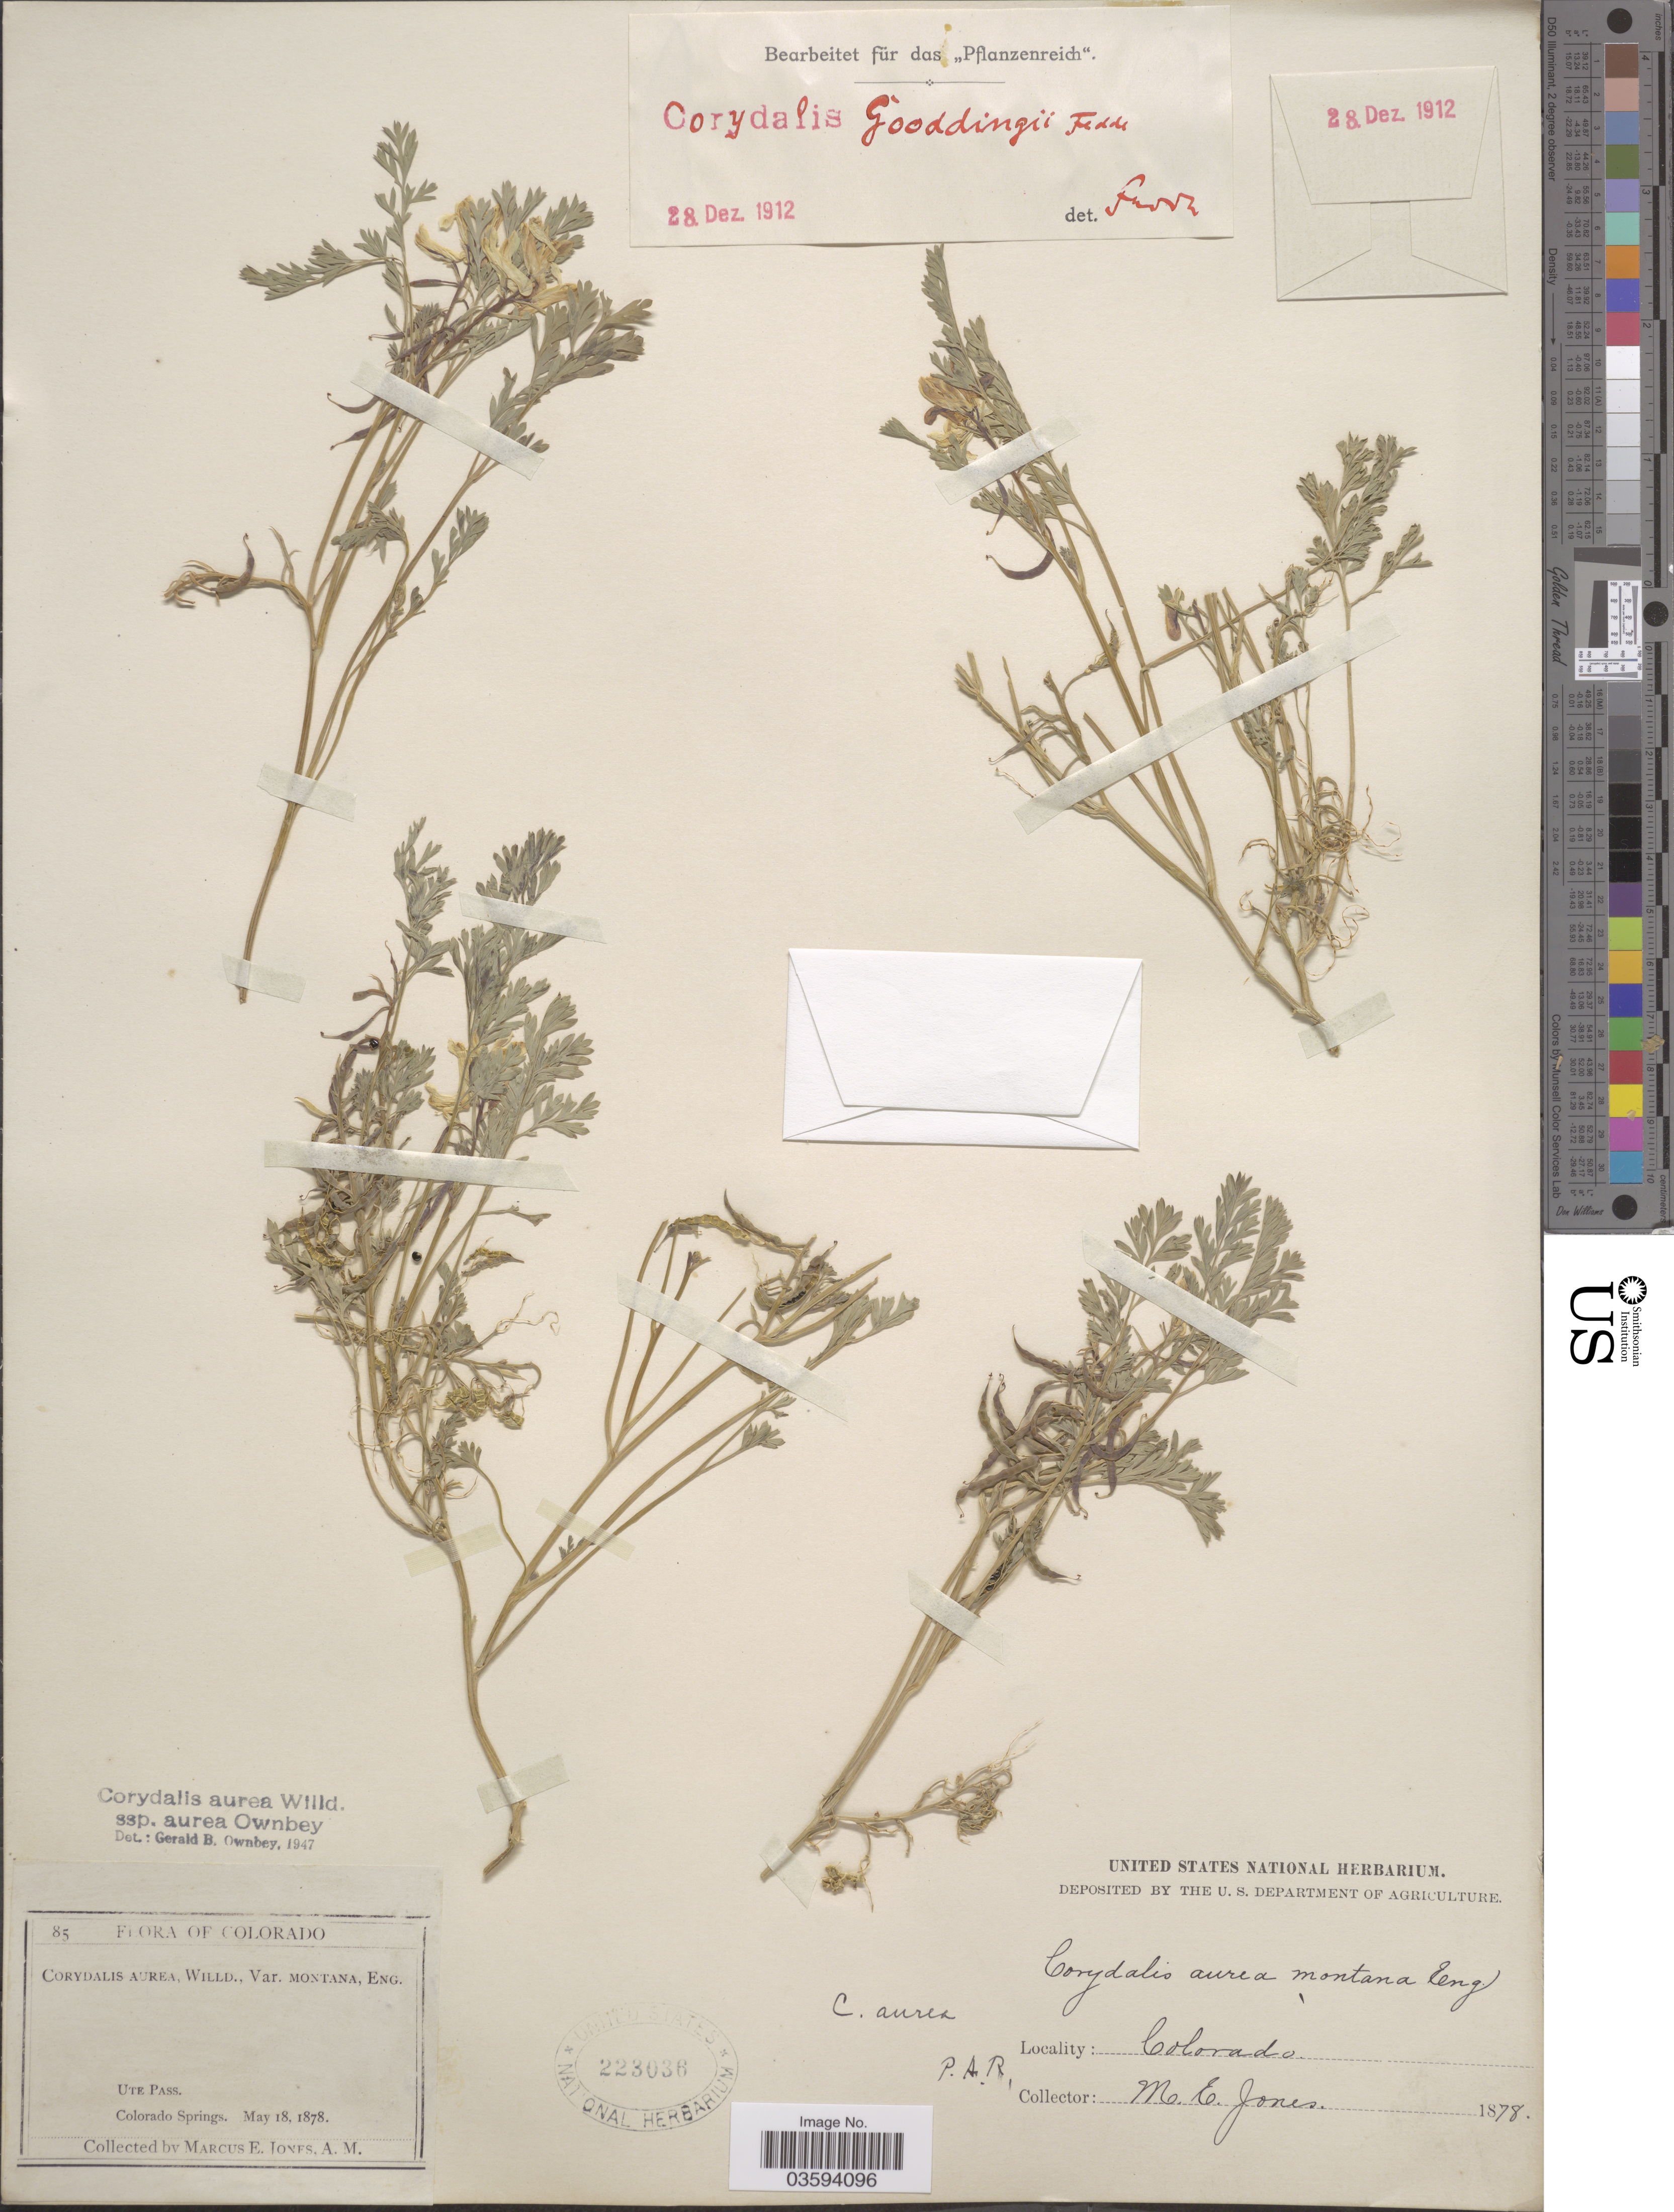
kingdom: Plantae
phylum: Tracheophyta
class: Magnoliopsida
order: Ranunculales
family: Papaveraceae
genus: Corydalis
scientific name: Corydalis aurea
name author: Willd.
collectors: M. E. Jones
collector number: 85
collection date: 1878-05-18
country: United States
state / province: Colorado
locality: Ute Pass, Colorado Springs.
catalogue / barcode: US 223036